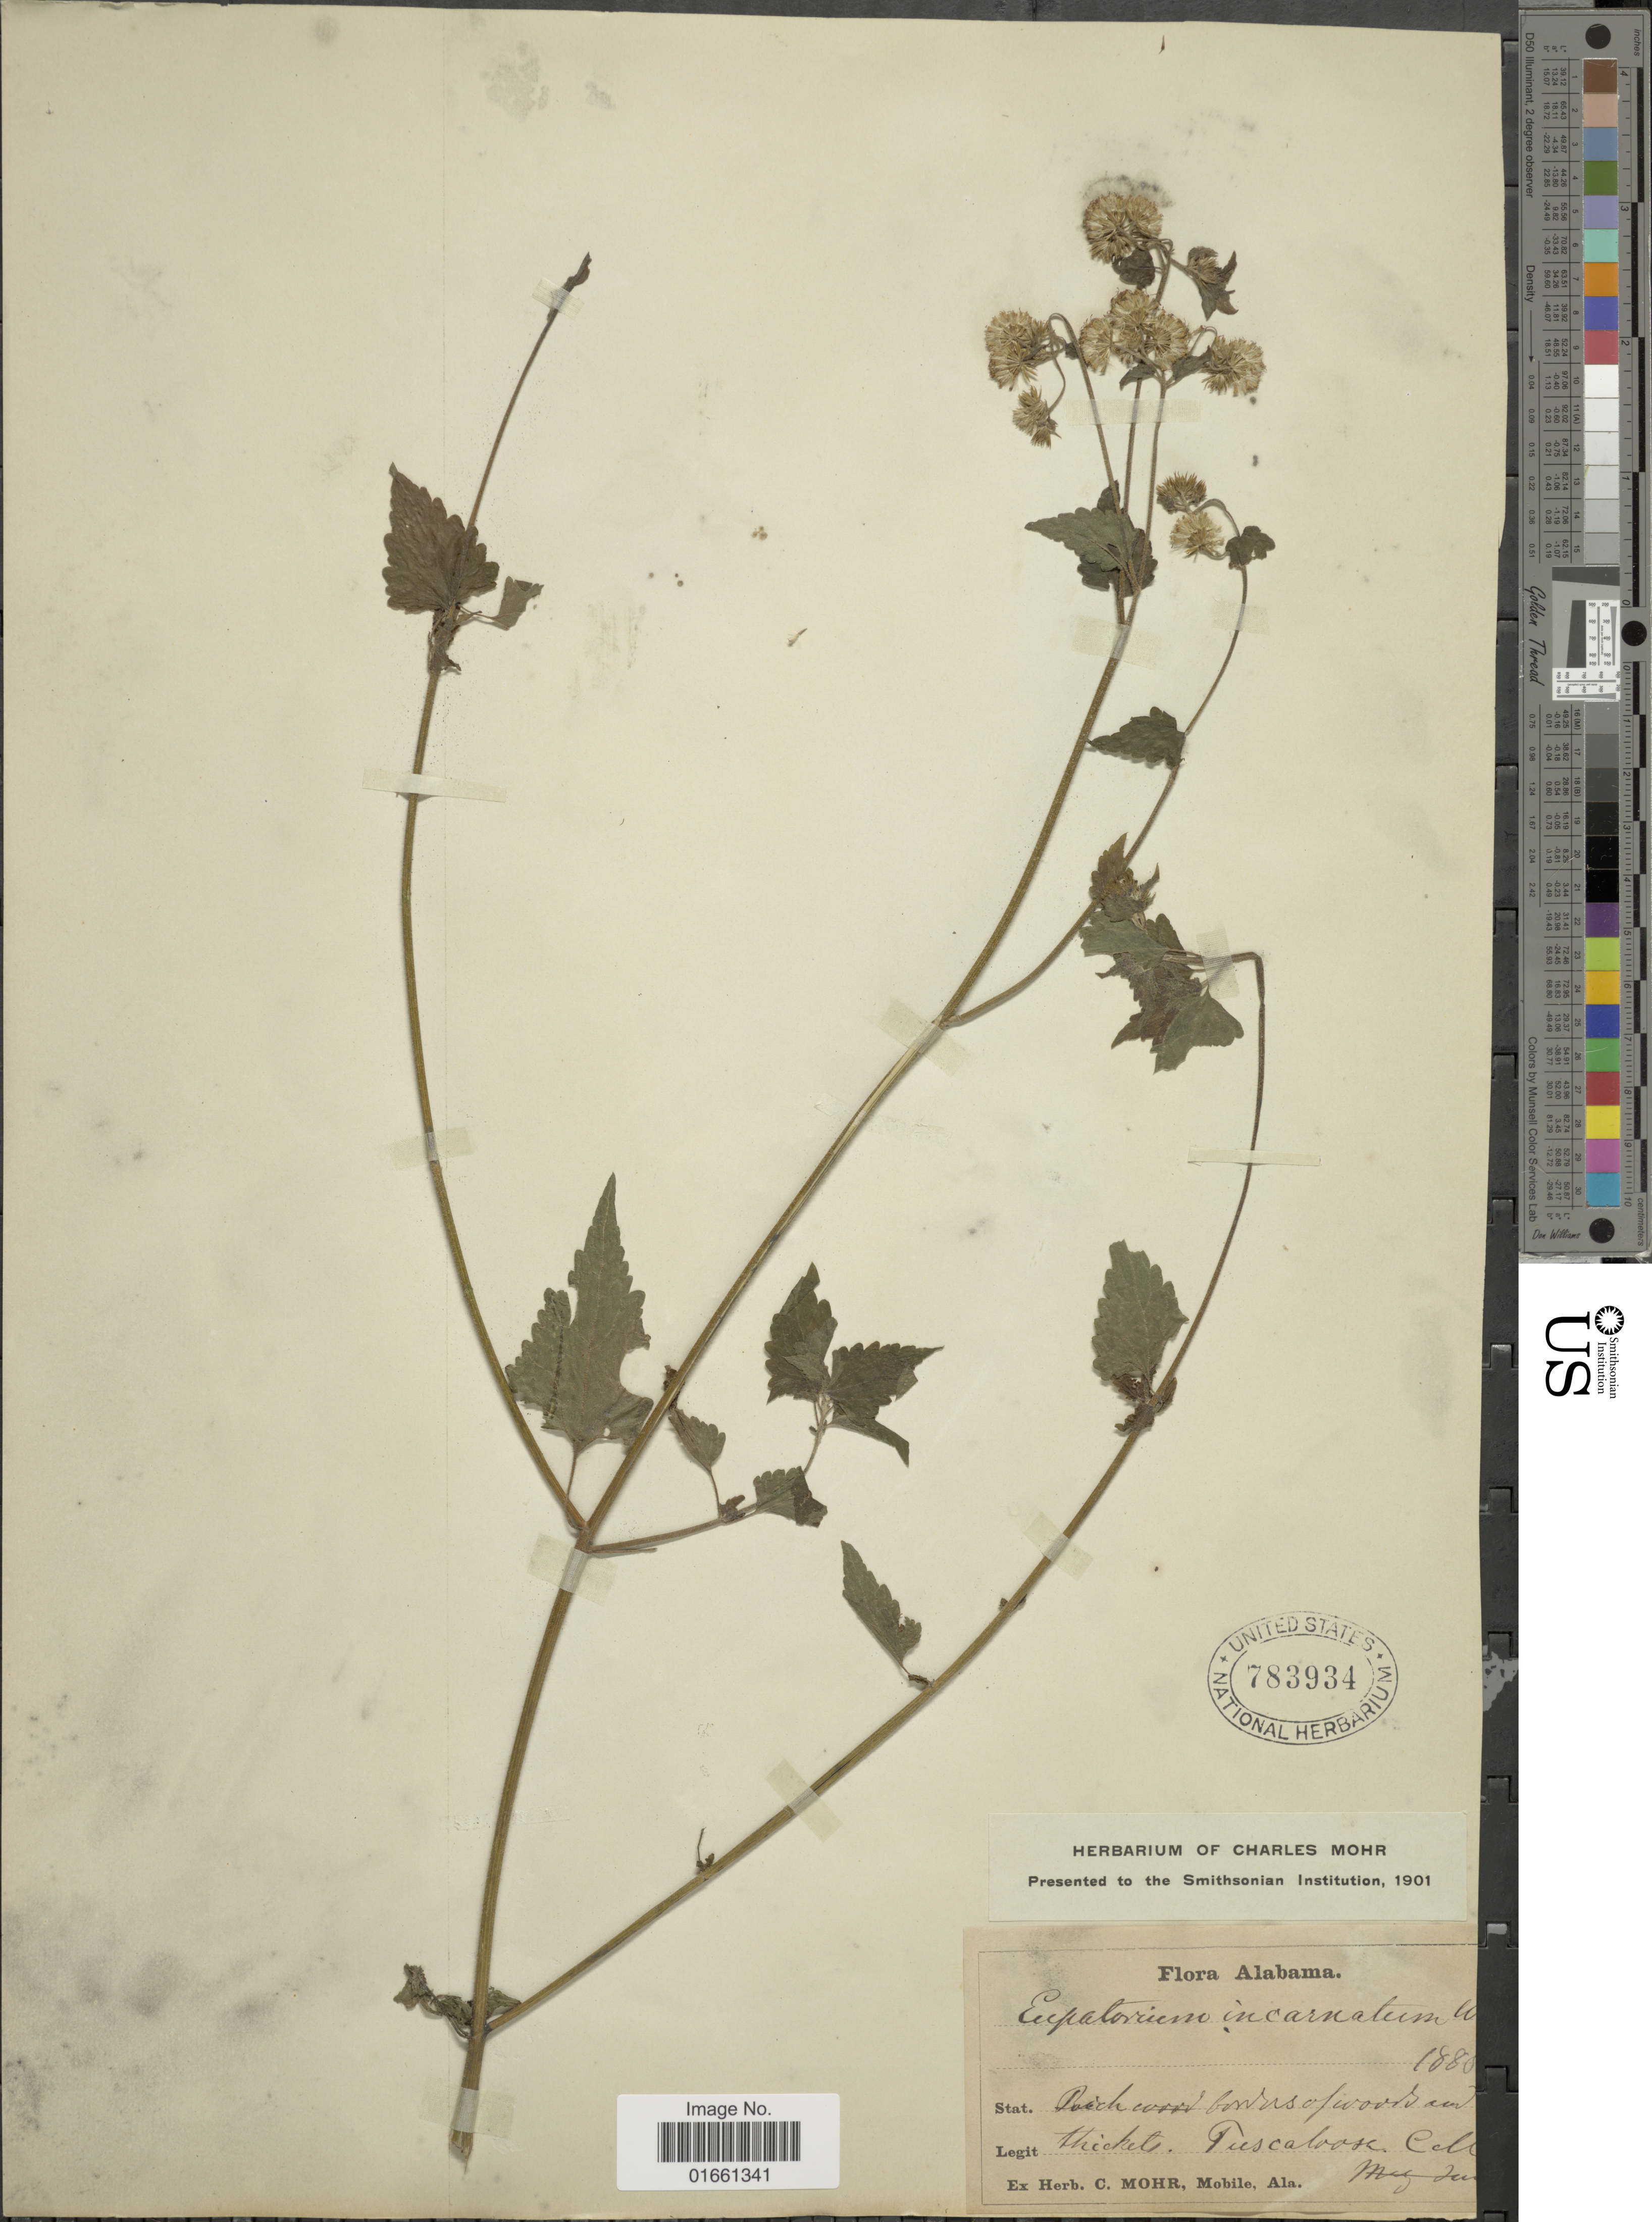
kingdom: Plantae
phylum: Tracheophyta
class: Magnoliopsida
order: Asterales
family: Asteraceae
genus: Fleischmannia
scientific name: Fleischmannia incarnata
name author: (Walter) R.M. King & H. Rob.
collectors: C. T. Mohr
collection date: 1880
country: United States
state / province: Alabama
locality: Tuscaloosa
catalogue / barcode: US 783934